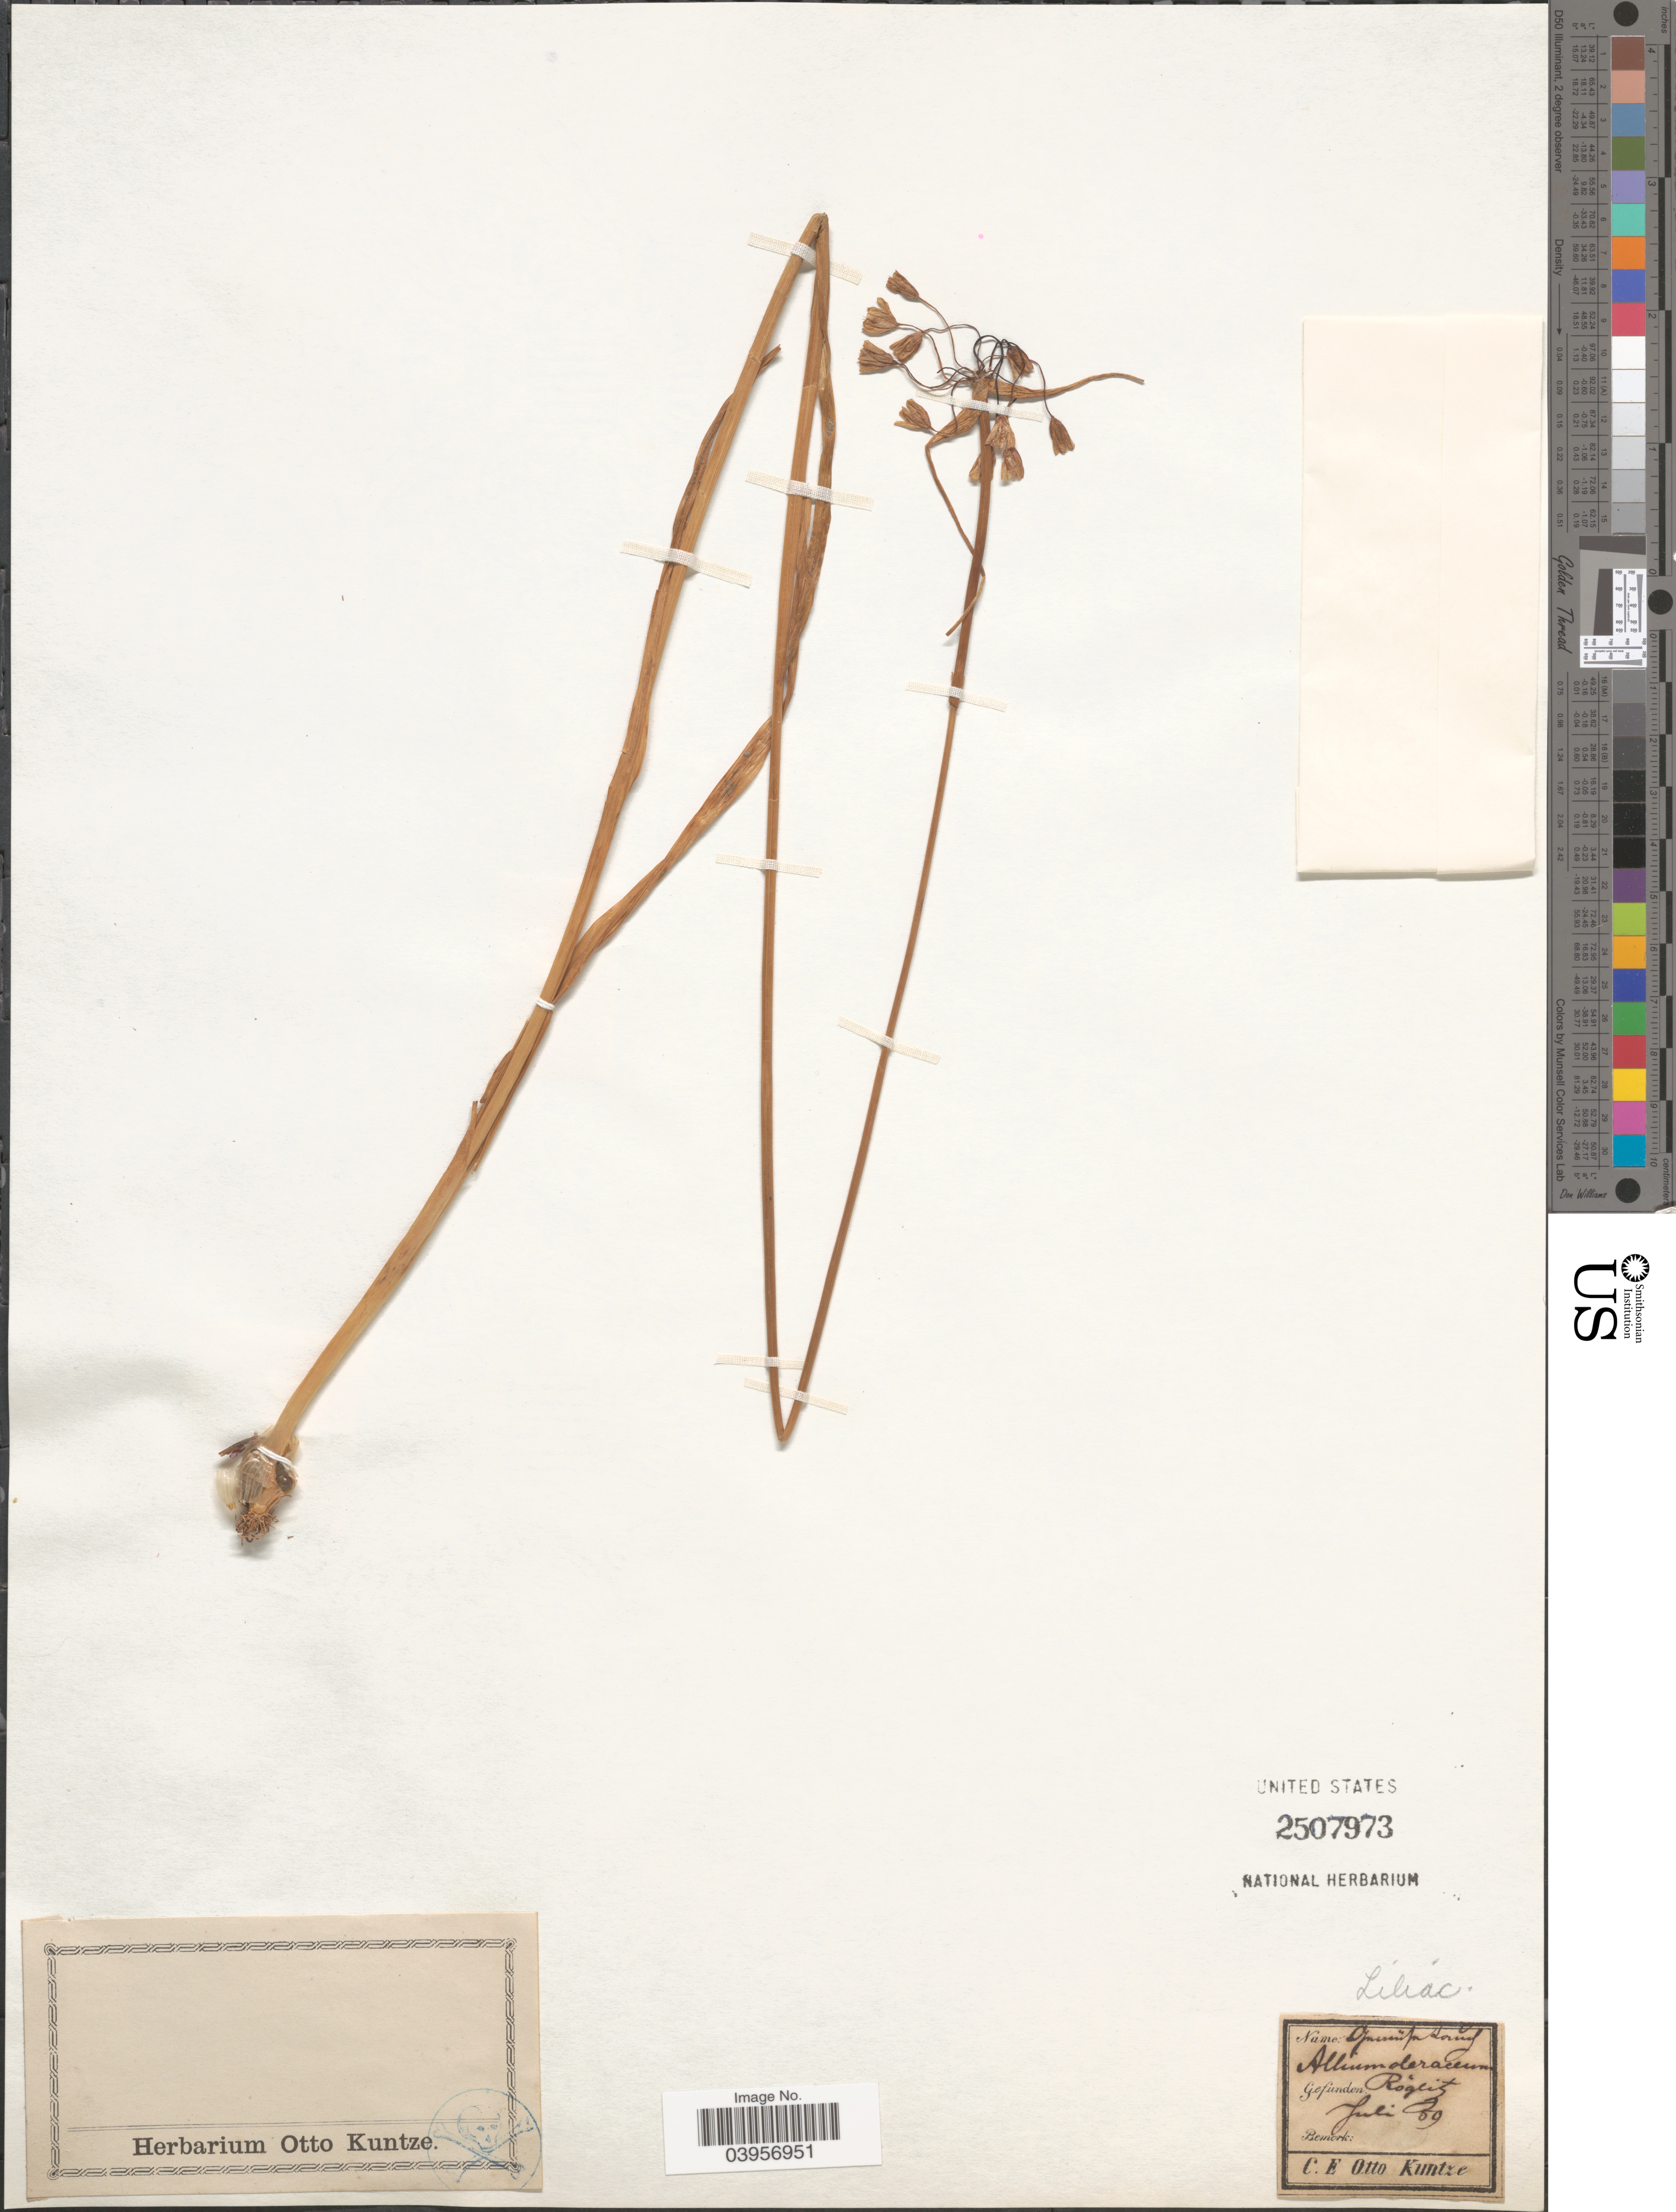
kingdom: Plantae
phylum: Tracheophyta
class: Liliopsida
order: Asparagales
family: Amaryllidaceae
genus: Allium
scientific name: Allium oleraceum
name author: L.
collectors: C.E.O. Kuntze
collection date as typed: Transcribed d/m/y: /7/59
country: Germany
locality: Röglitz.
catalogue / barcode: US 2507973